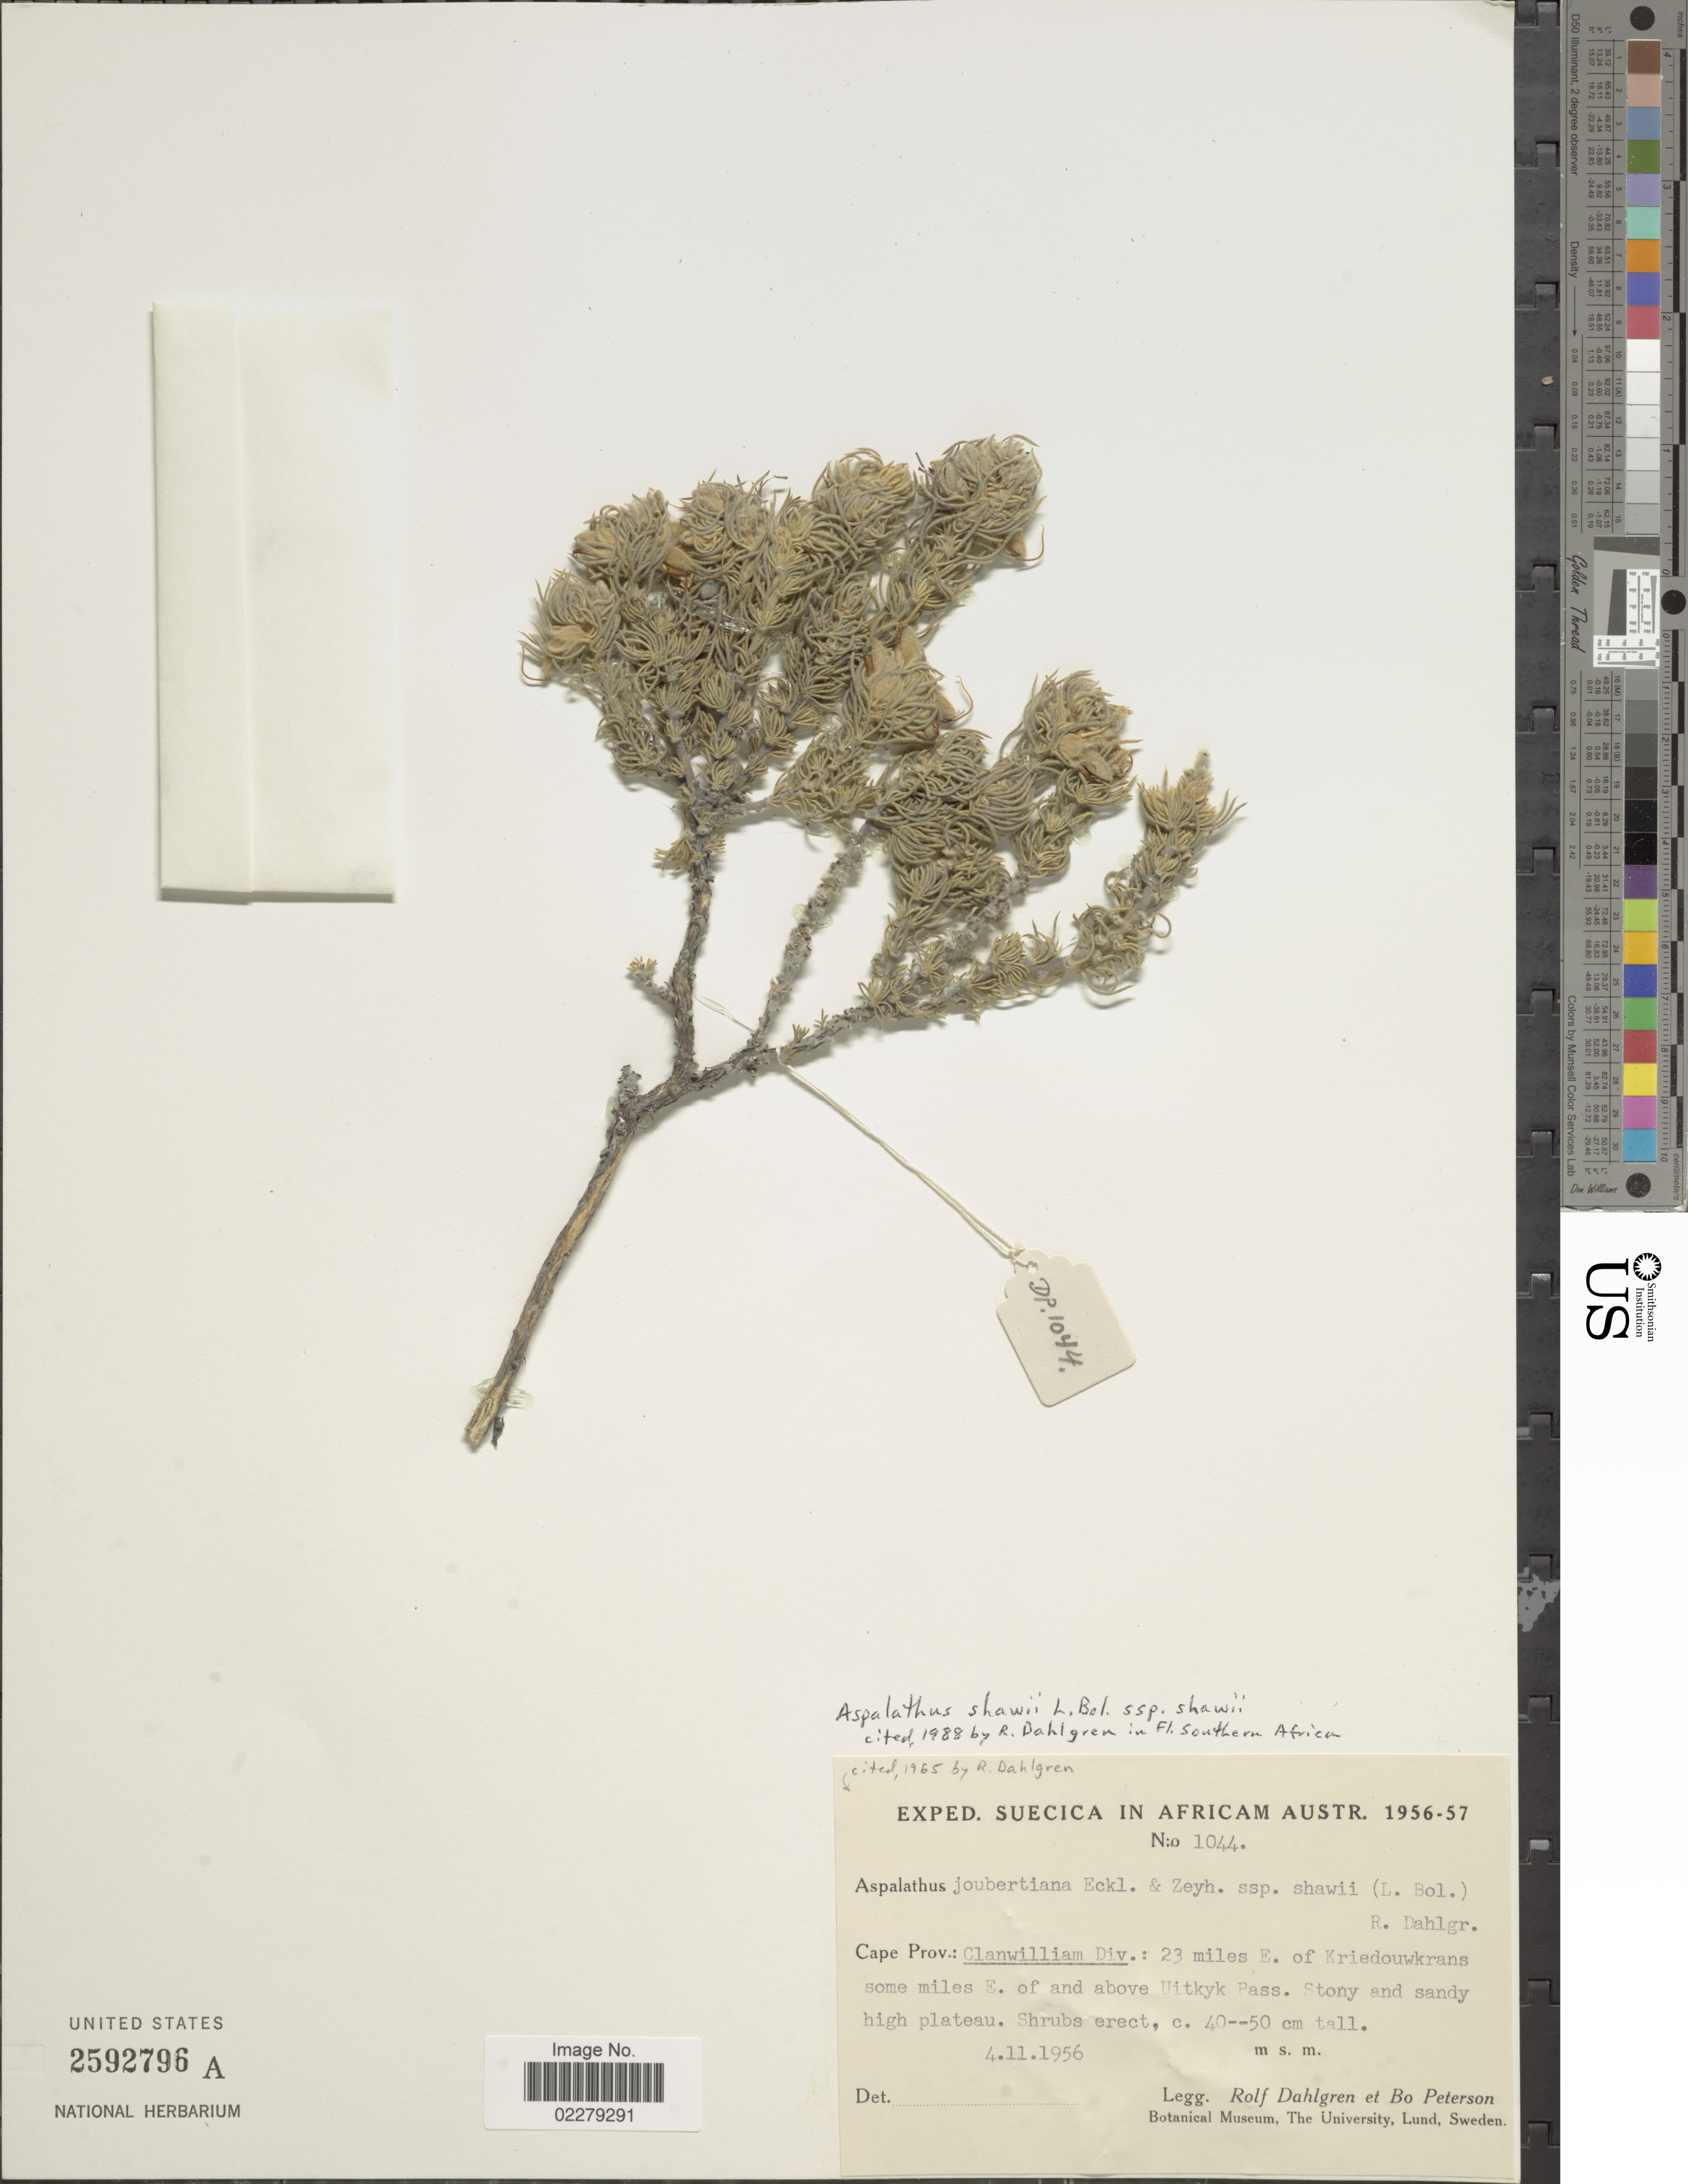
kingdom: Plantae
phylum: Tracheophyta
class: Magnoliopsida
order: Fabales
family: Fabaceae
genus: Aspalathus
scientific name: Aspalathus shawii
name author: L. Bolus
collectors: R. Dahlgren & B. H. Peterson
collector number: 1044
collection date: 1956-11-04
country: South Africa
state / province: Western Cape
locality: Clanwilliam Div. : 23 miles E. of Kriedouwkrans some miles E. of and above Uitkyk Pass.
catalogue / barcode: US 2592796A